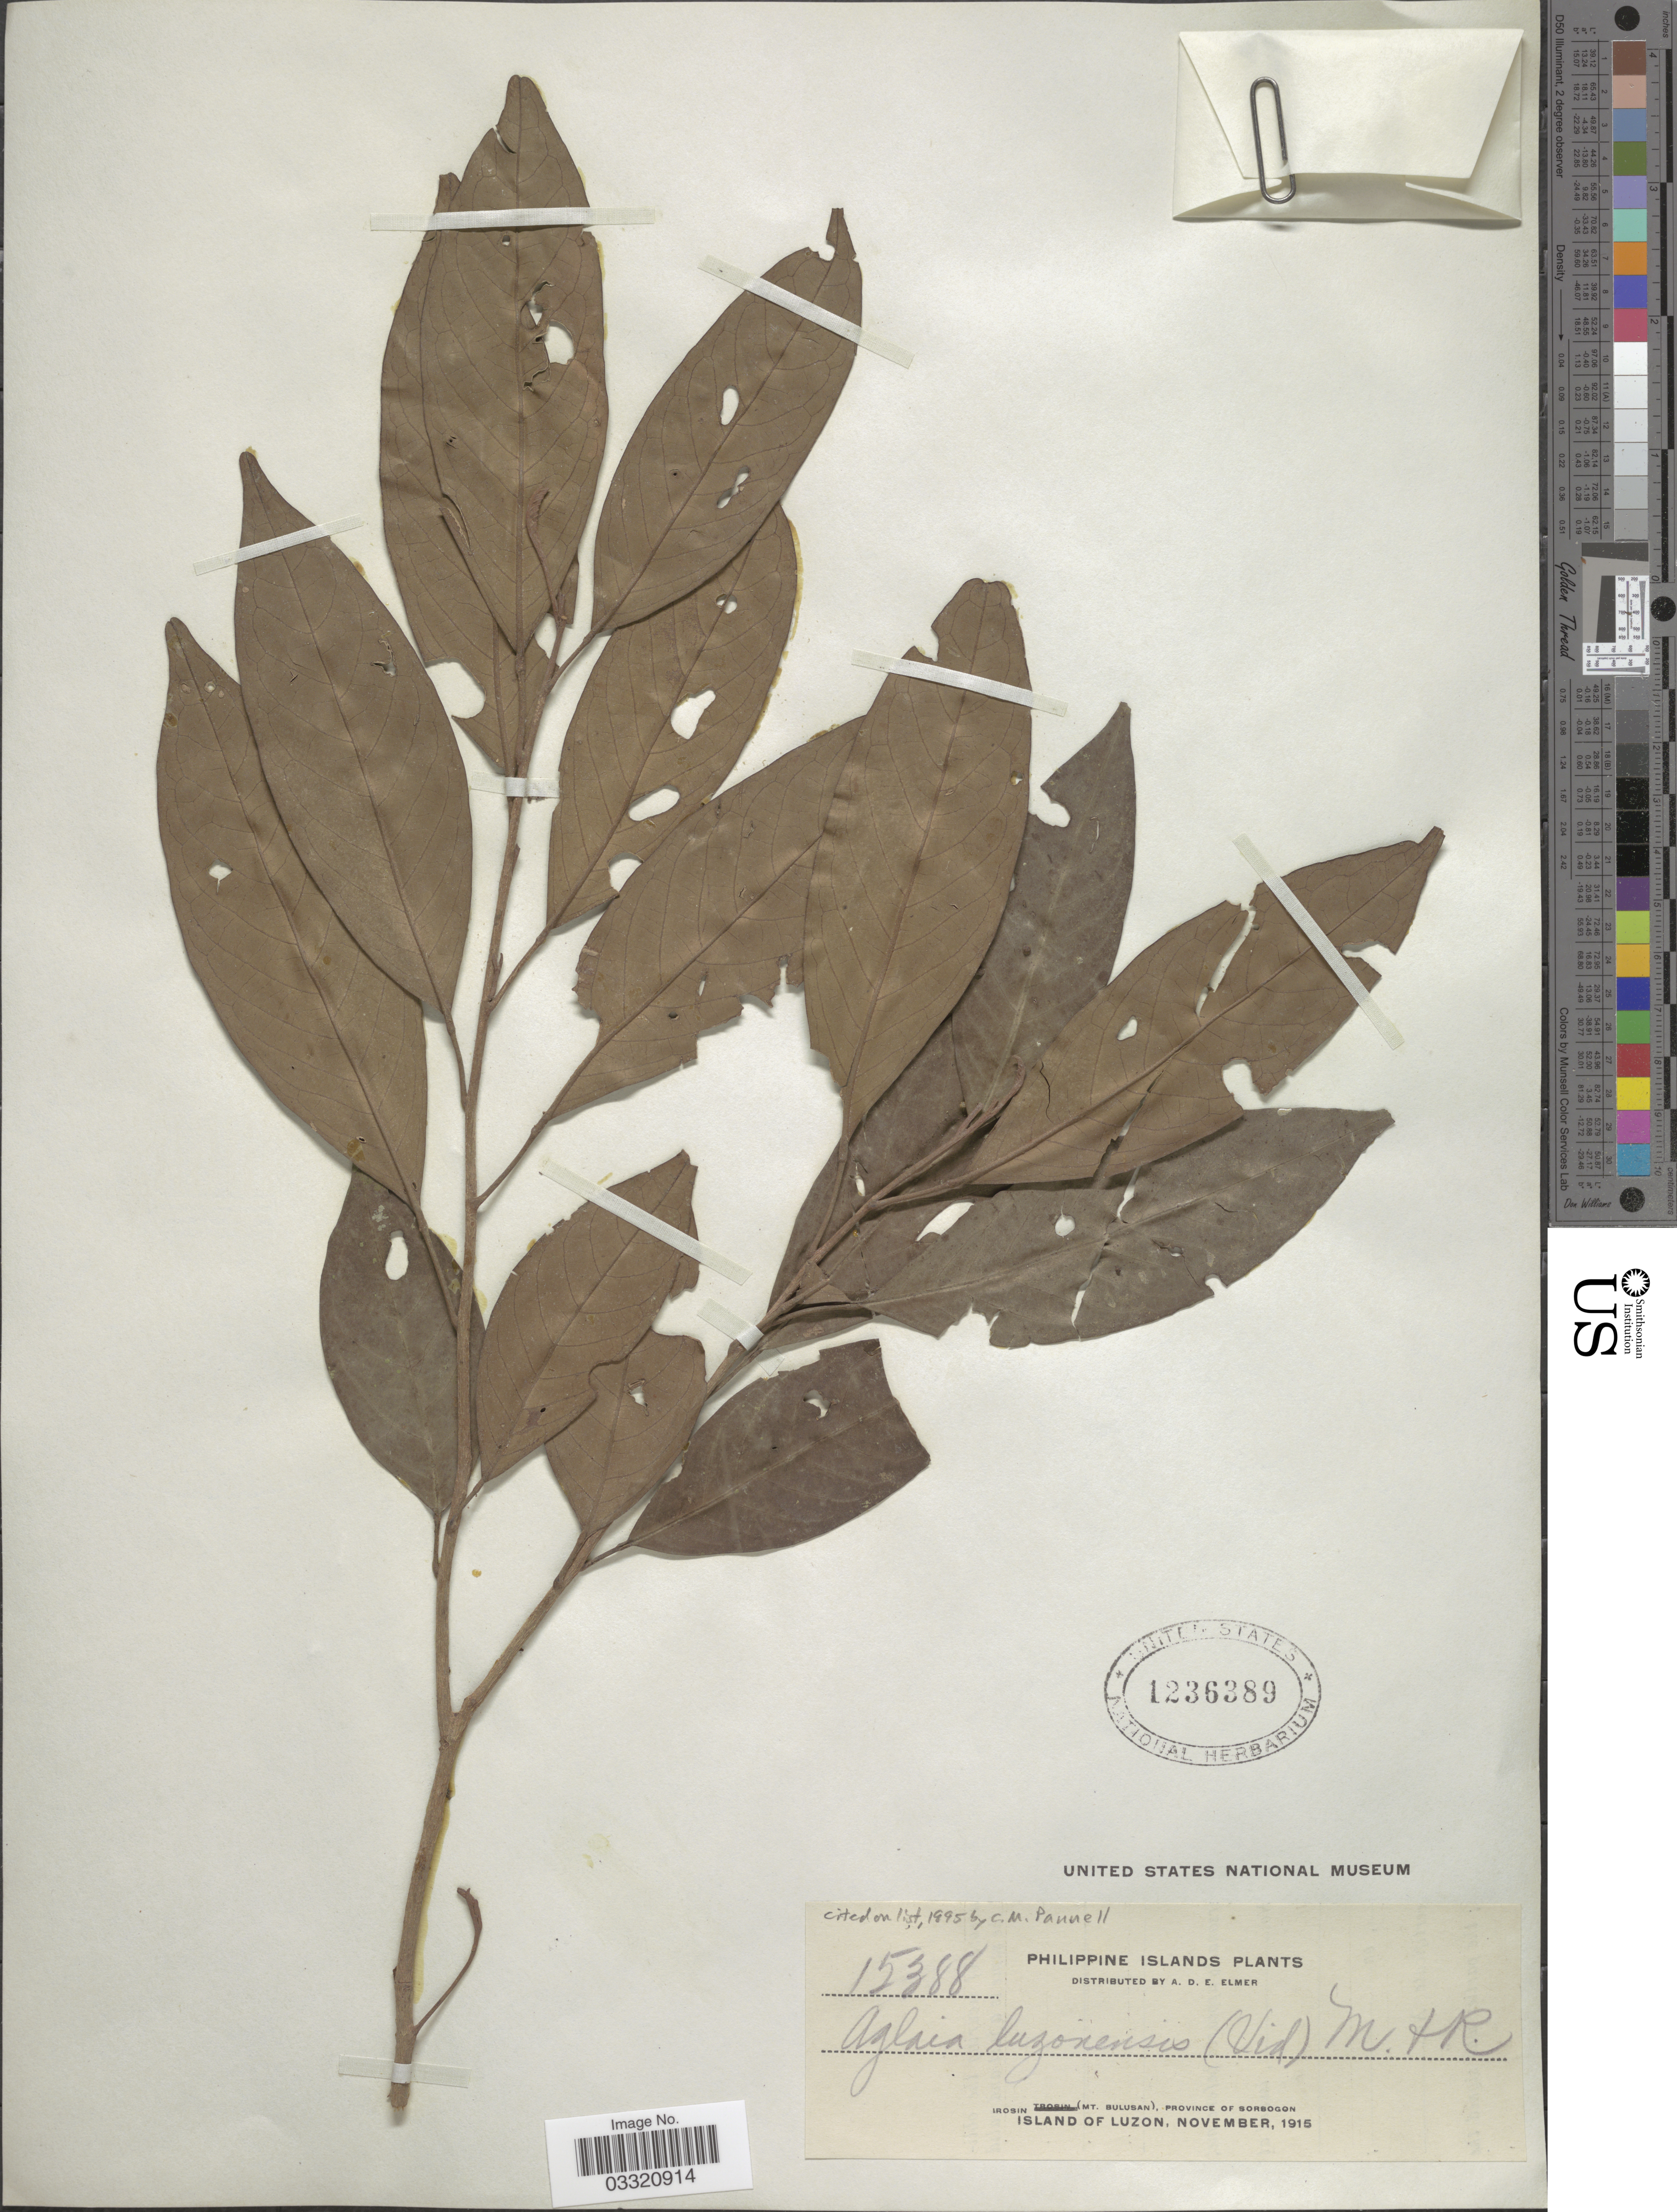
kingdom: Plantae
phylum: Tracheophyta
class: Magnoliopsida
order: Sapindales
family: Meliaceae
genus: Aglaia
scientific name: Aglaia luzoniensis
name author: (S. Vidal) Merr. & Rolfe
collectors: A. D. E. Elmer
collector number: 15388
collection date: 1915-11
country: Philippines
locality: Irosin (Mt. Bulusan), Province of Sorsogon, Island of Luzon.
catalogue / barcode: US 1236389